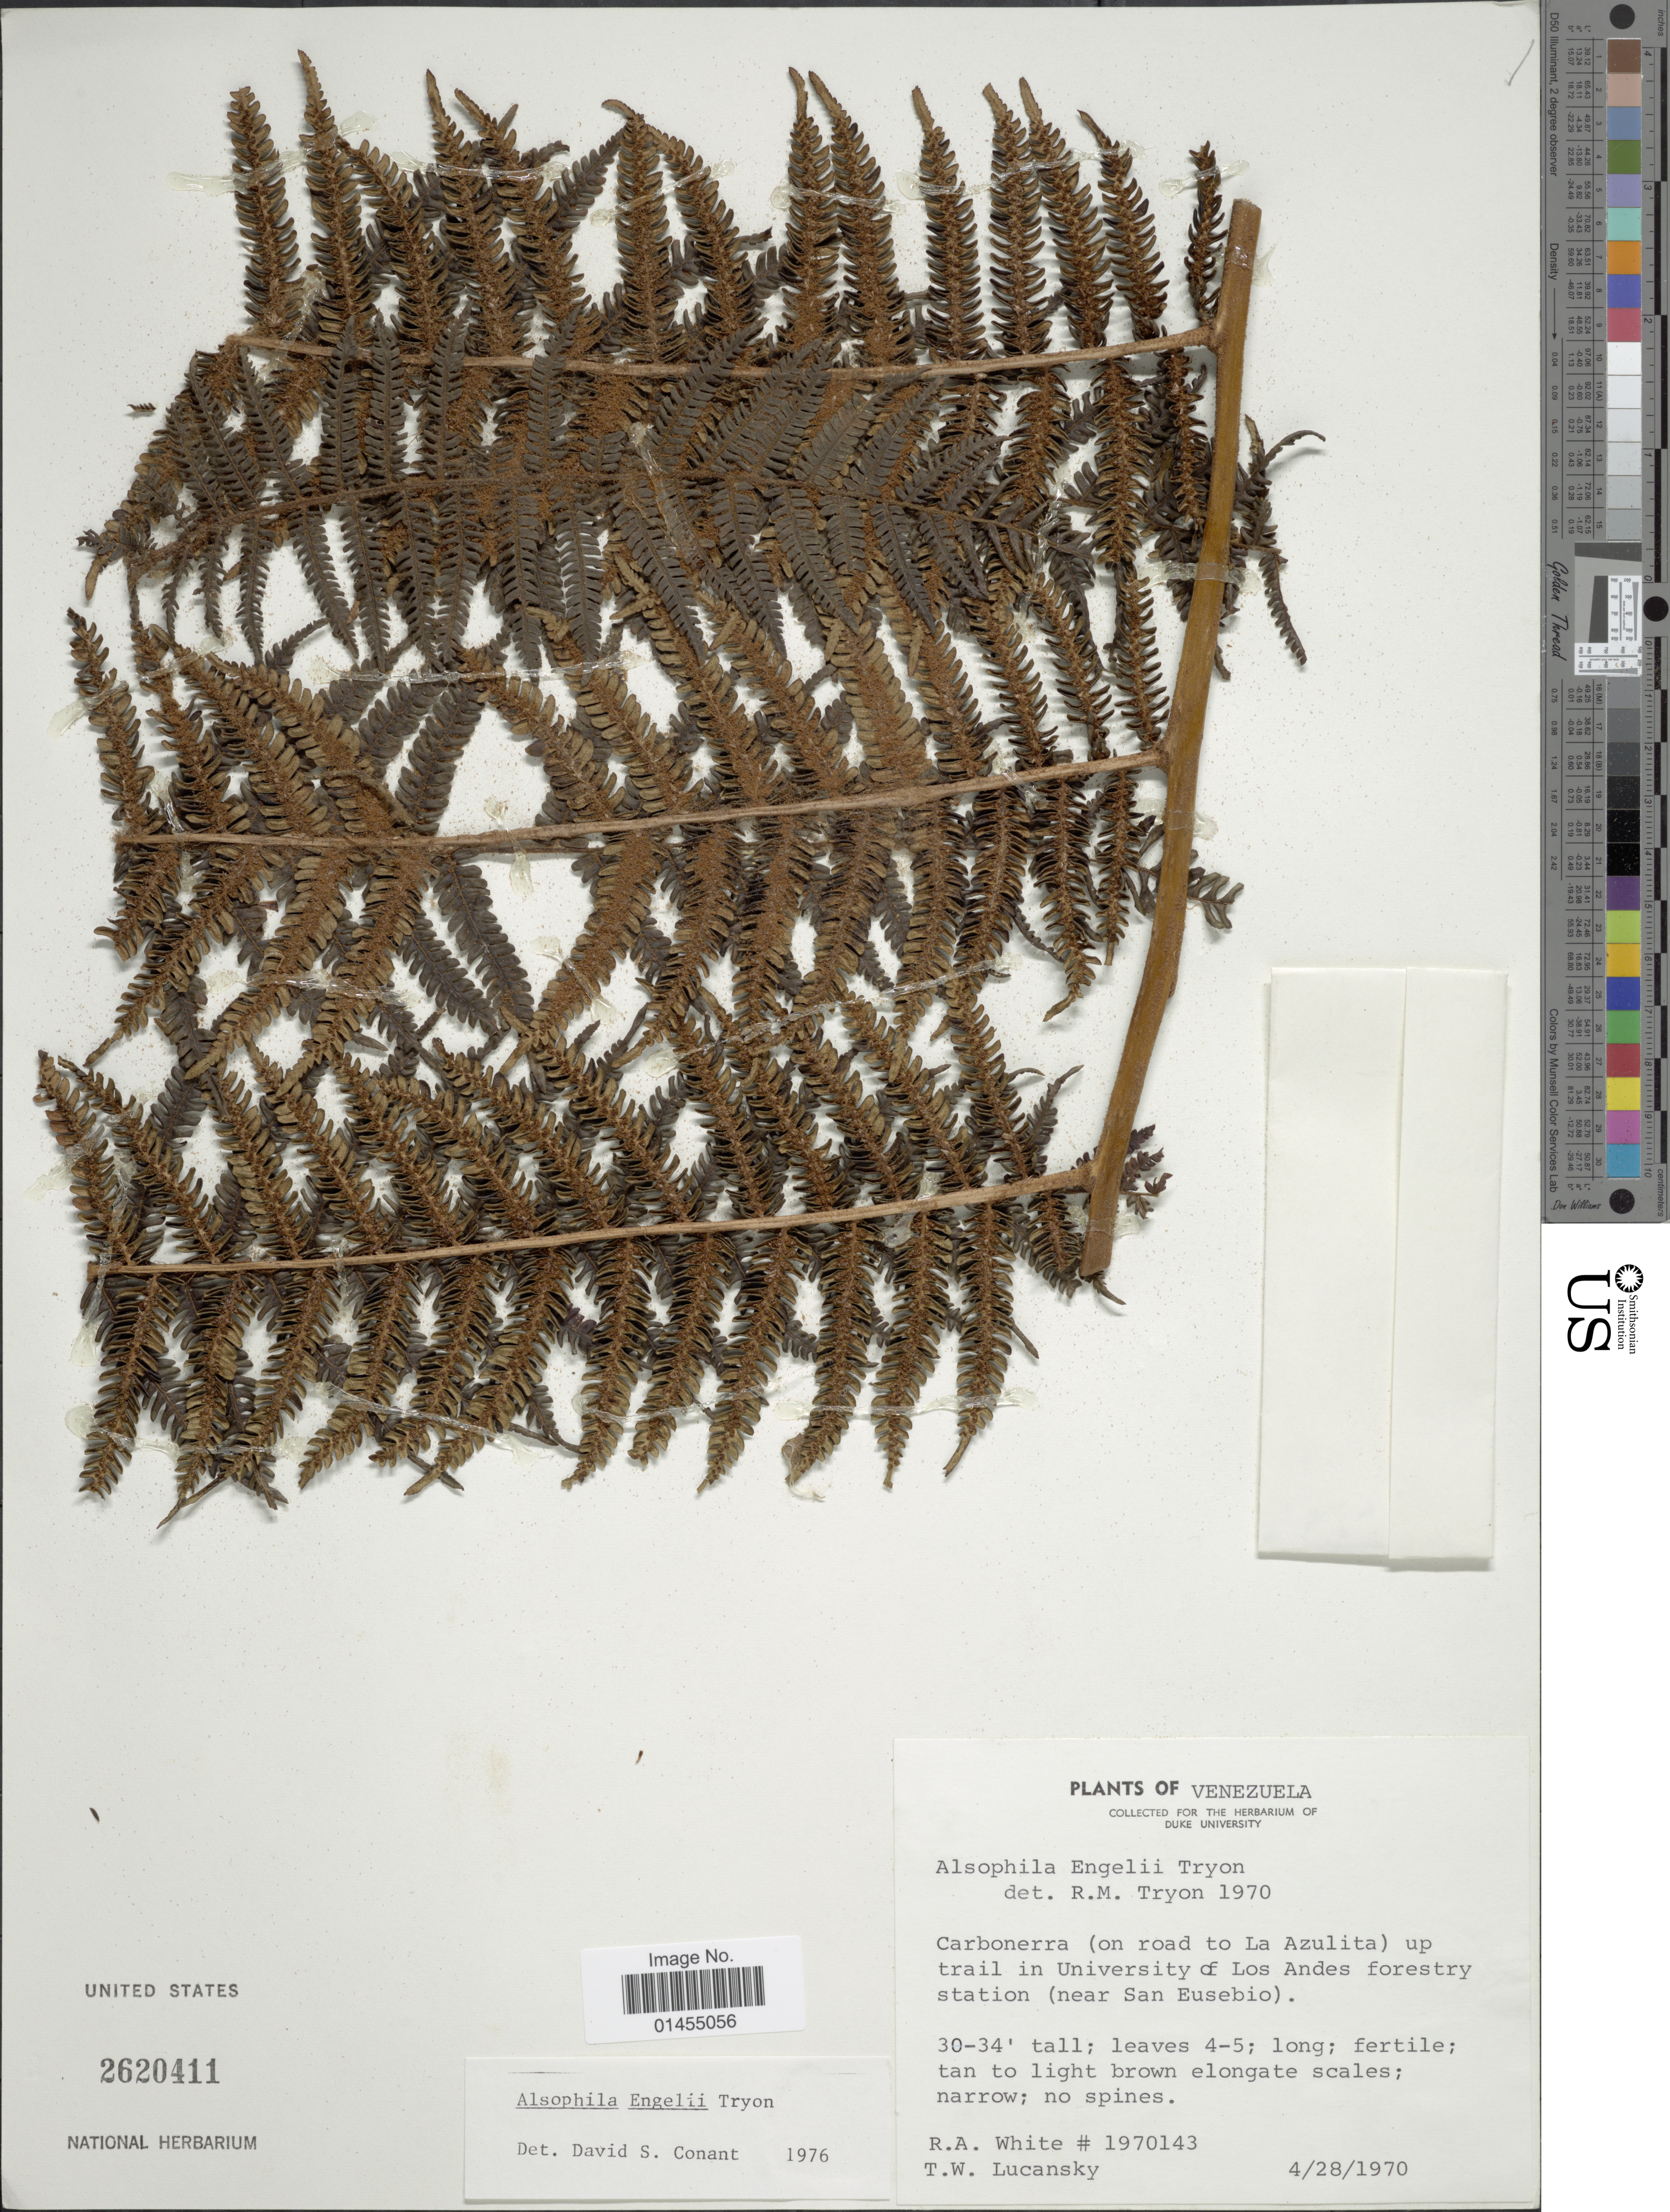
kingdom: Plantae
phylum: Tracheophyta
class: Polypodiopsida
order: Cyatheales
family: Cyatheaceae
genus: Alsophila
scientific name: Alsophila engelii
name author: R.M. Tryon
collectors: R. A. White & T. Lucansky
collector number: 1970143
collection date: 1970-04-28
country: Venezuela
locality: Carbonerra (on road to La Azulita) up trail in University of Los Andes forestry station (near San Eusebio)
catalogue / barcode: US 2620411